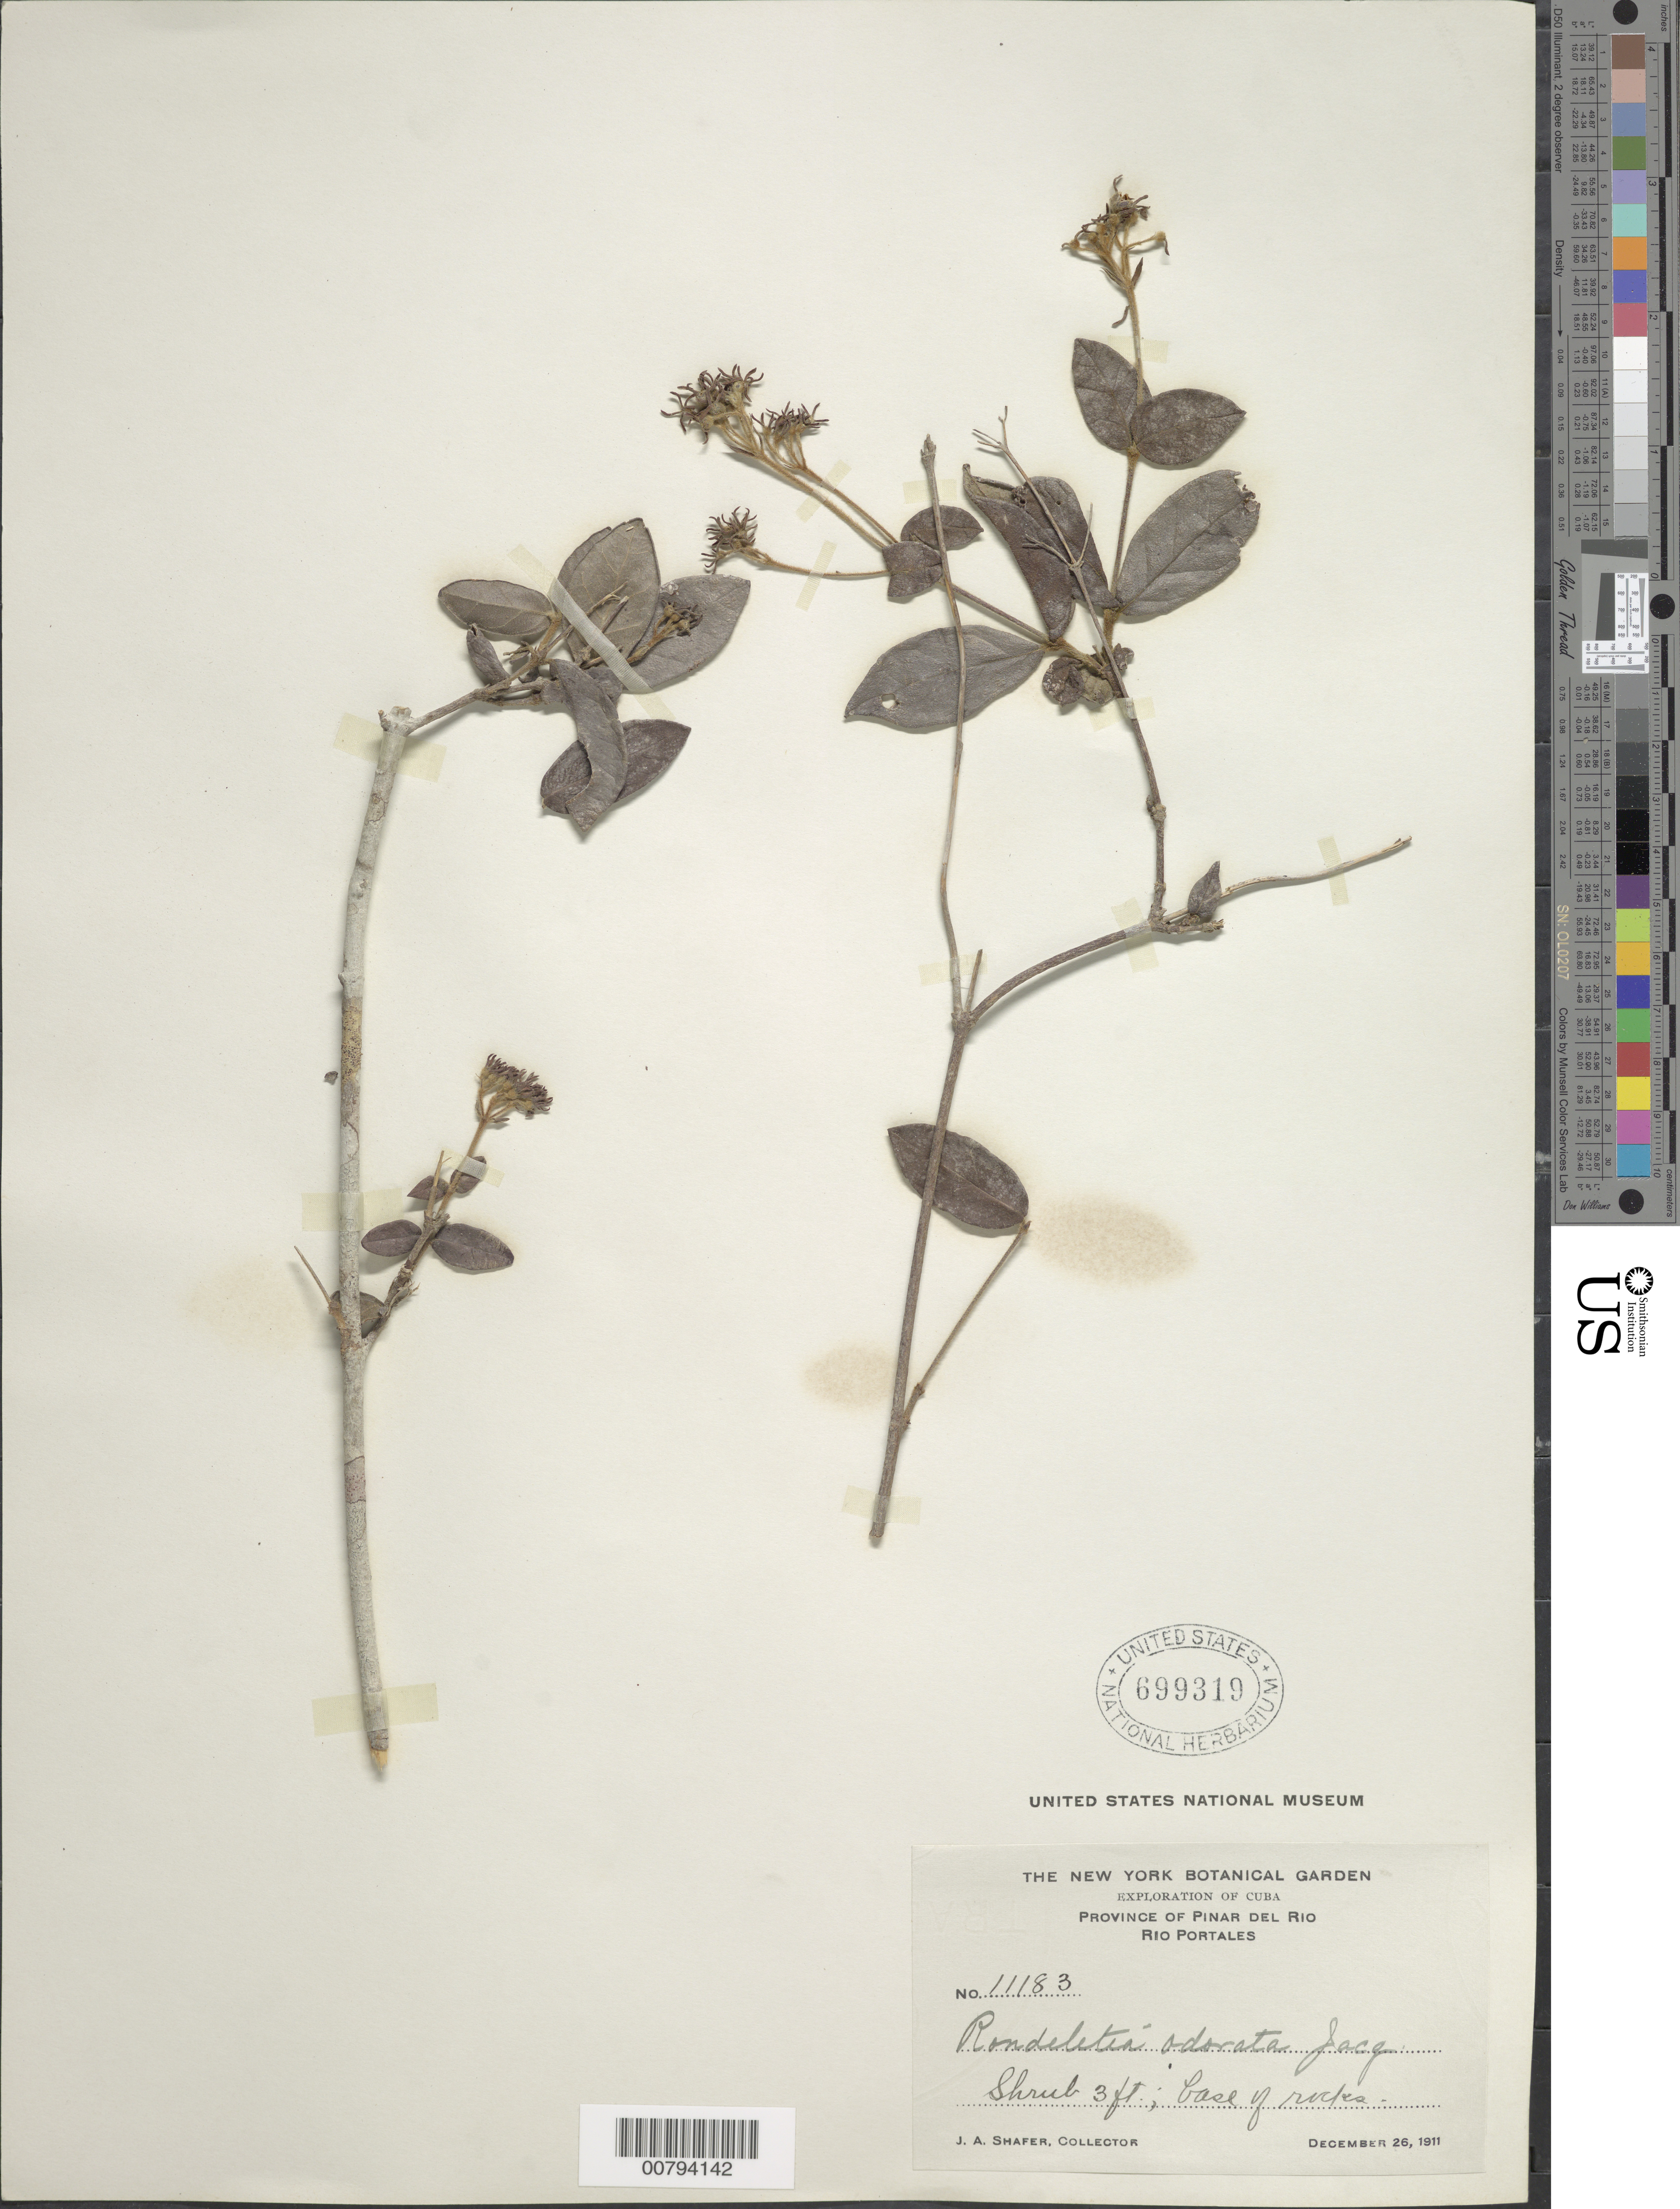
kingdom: Plantae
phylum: Tracheophyta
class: Magnoliopsida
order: Gentianales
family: Rubiaceae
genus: Rondeletia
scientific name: Rondeletia odorata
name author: Jacq.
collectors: J. A. Shafer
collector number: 11183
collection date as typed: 26 Dec 1911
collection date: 1911-12-26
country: Cuba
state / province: Pinar del Río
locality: Rio Portales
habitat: Base of rocks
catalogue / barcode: US 699319